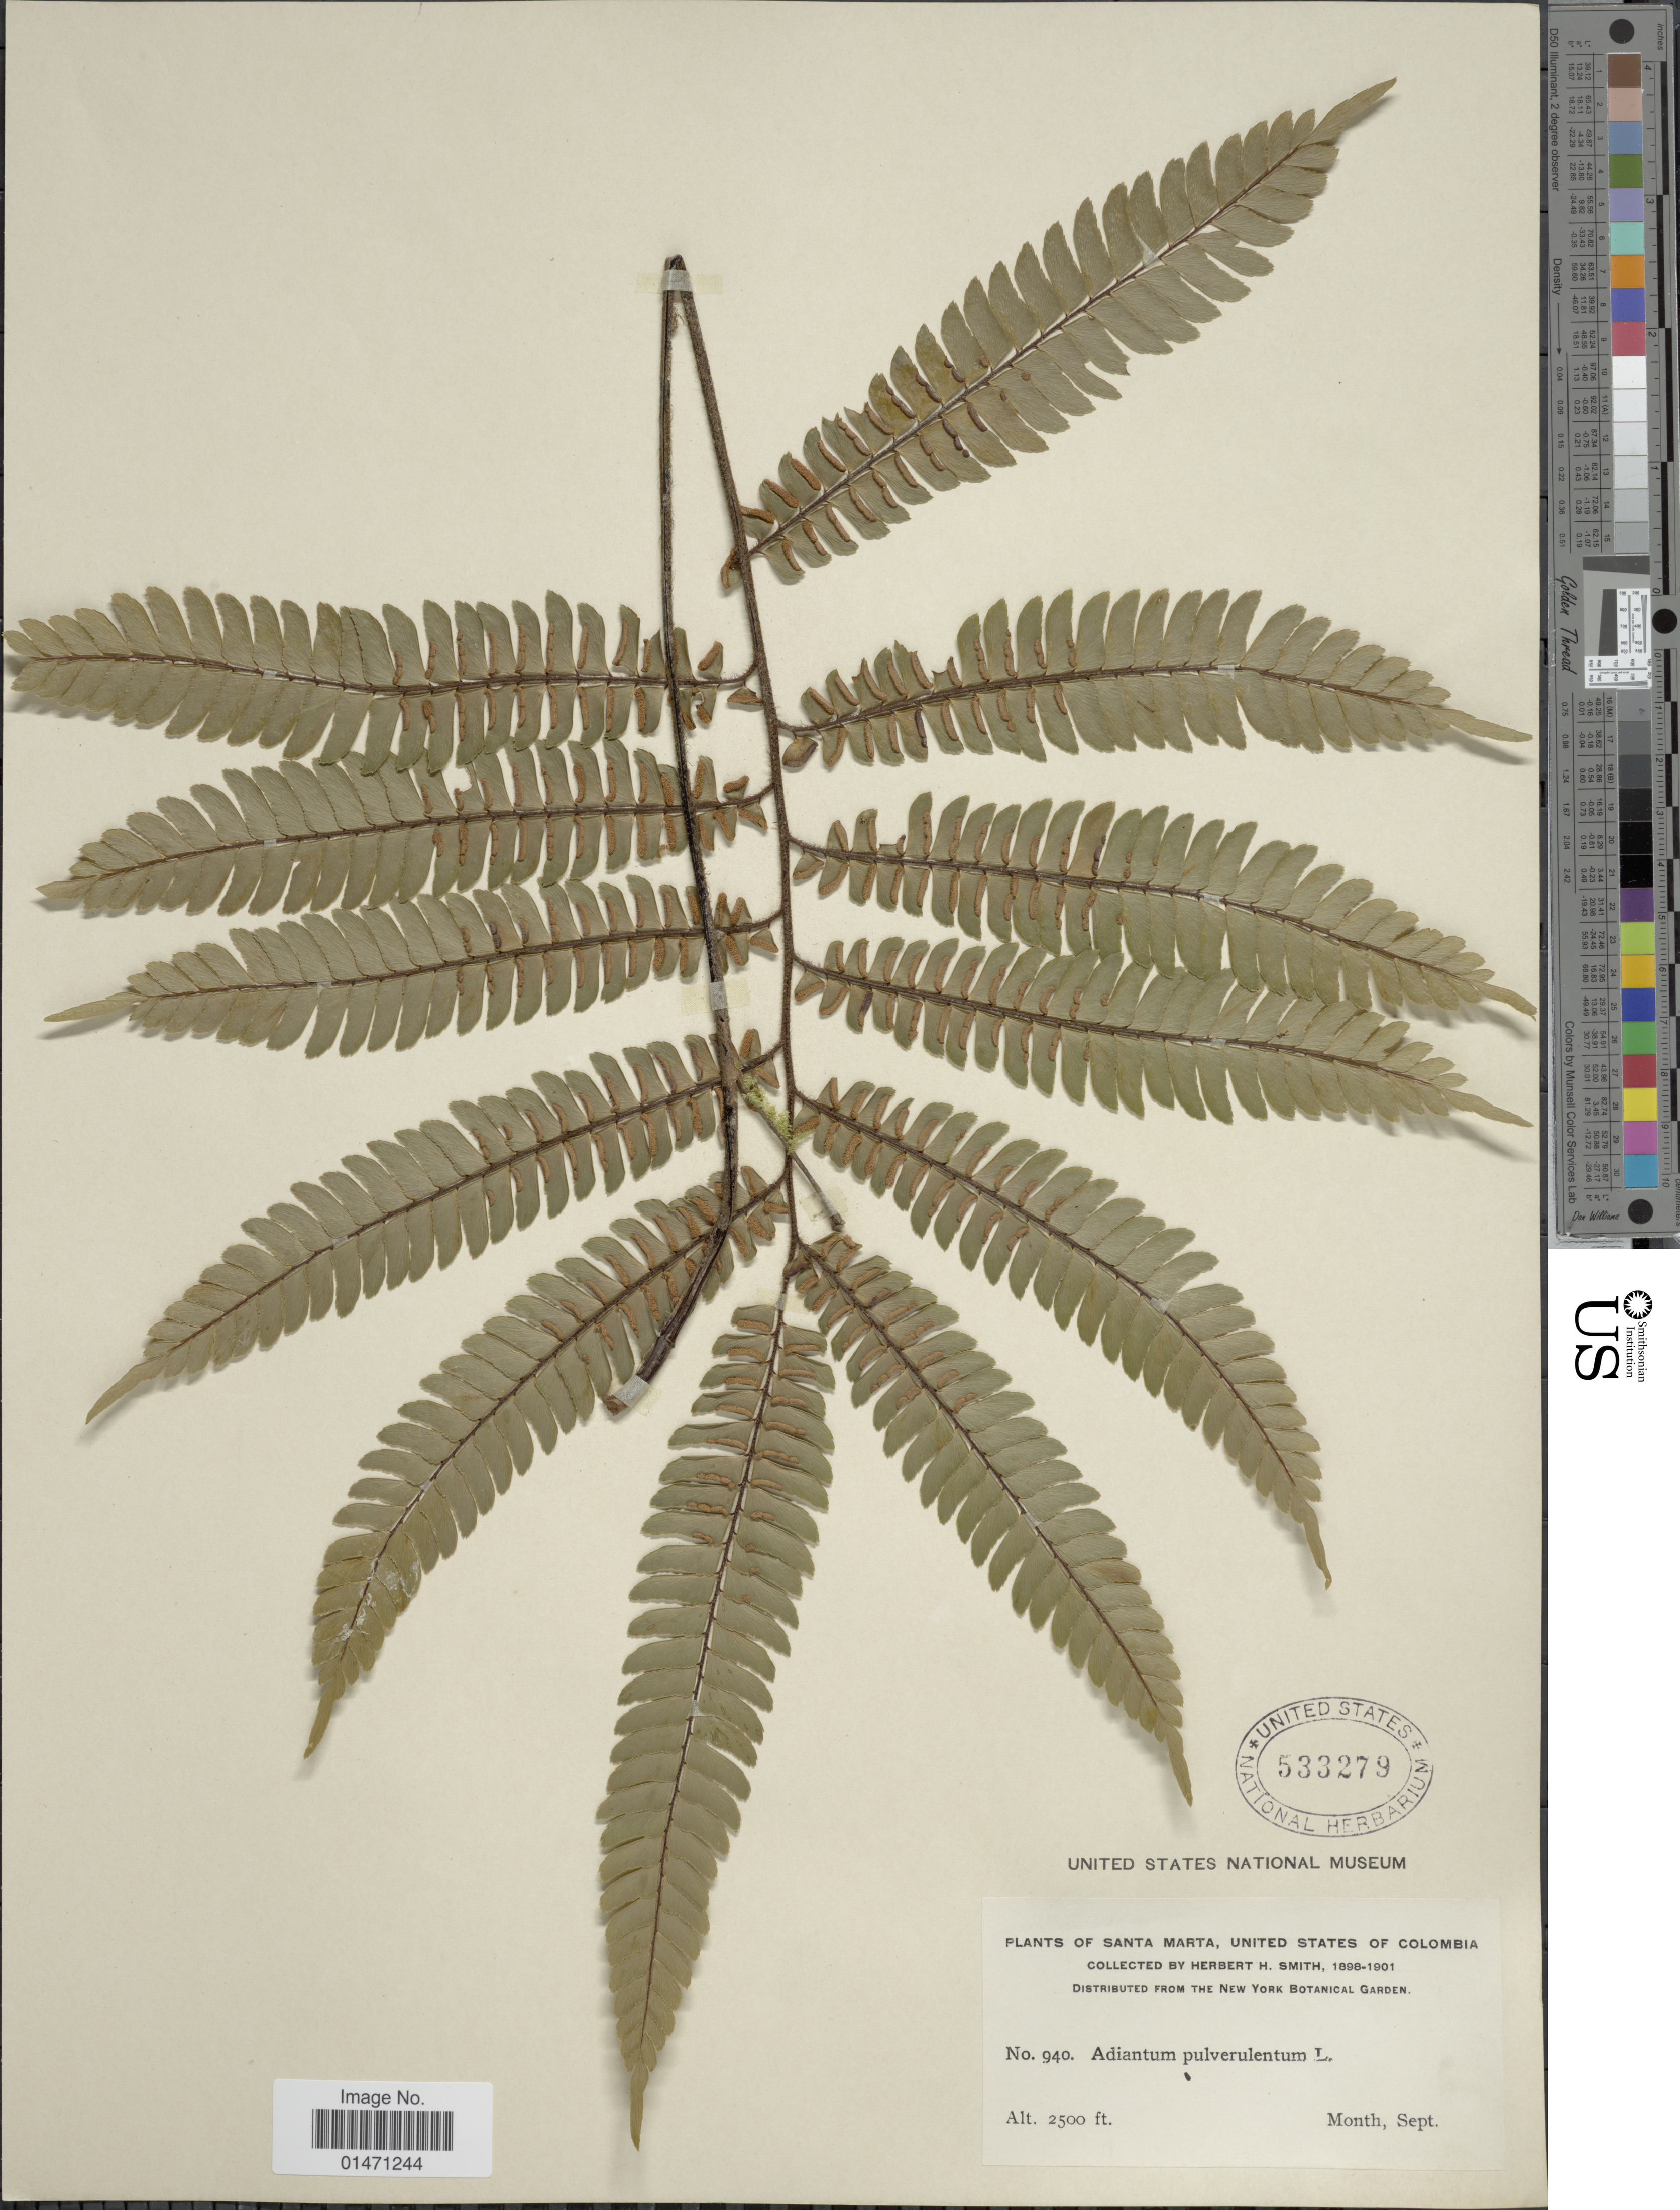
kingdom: Plantae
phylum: Tracheophyta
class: Polypodiopsida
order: Polypodiales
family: Pteridaceae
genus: Adiantum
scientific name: Adiantum pulverulentum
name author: L.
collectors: Herbert H. Smith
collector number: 940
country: Colombia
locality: Plants of Santa Marta, United States of Columbia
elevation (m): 762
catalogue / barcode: US 533279